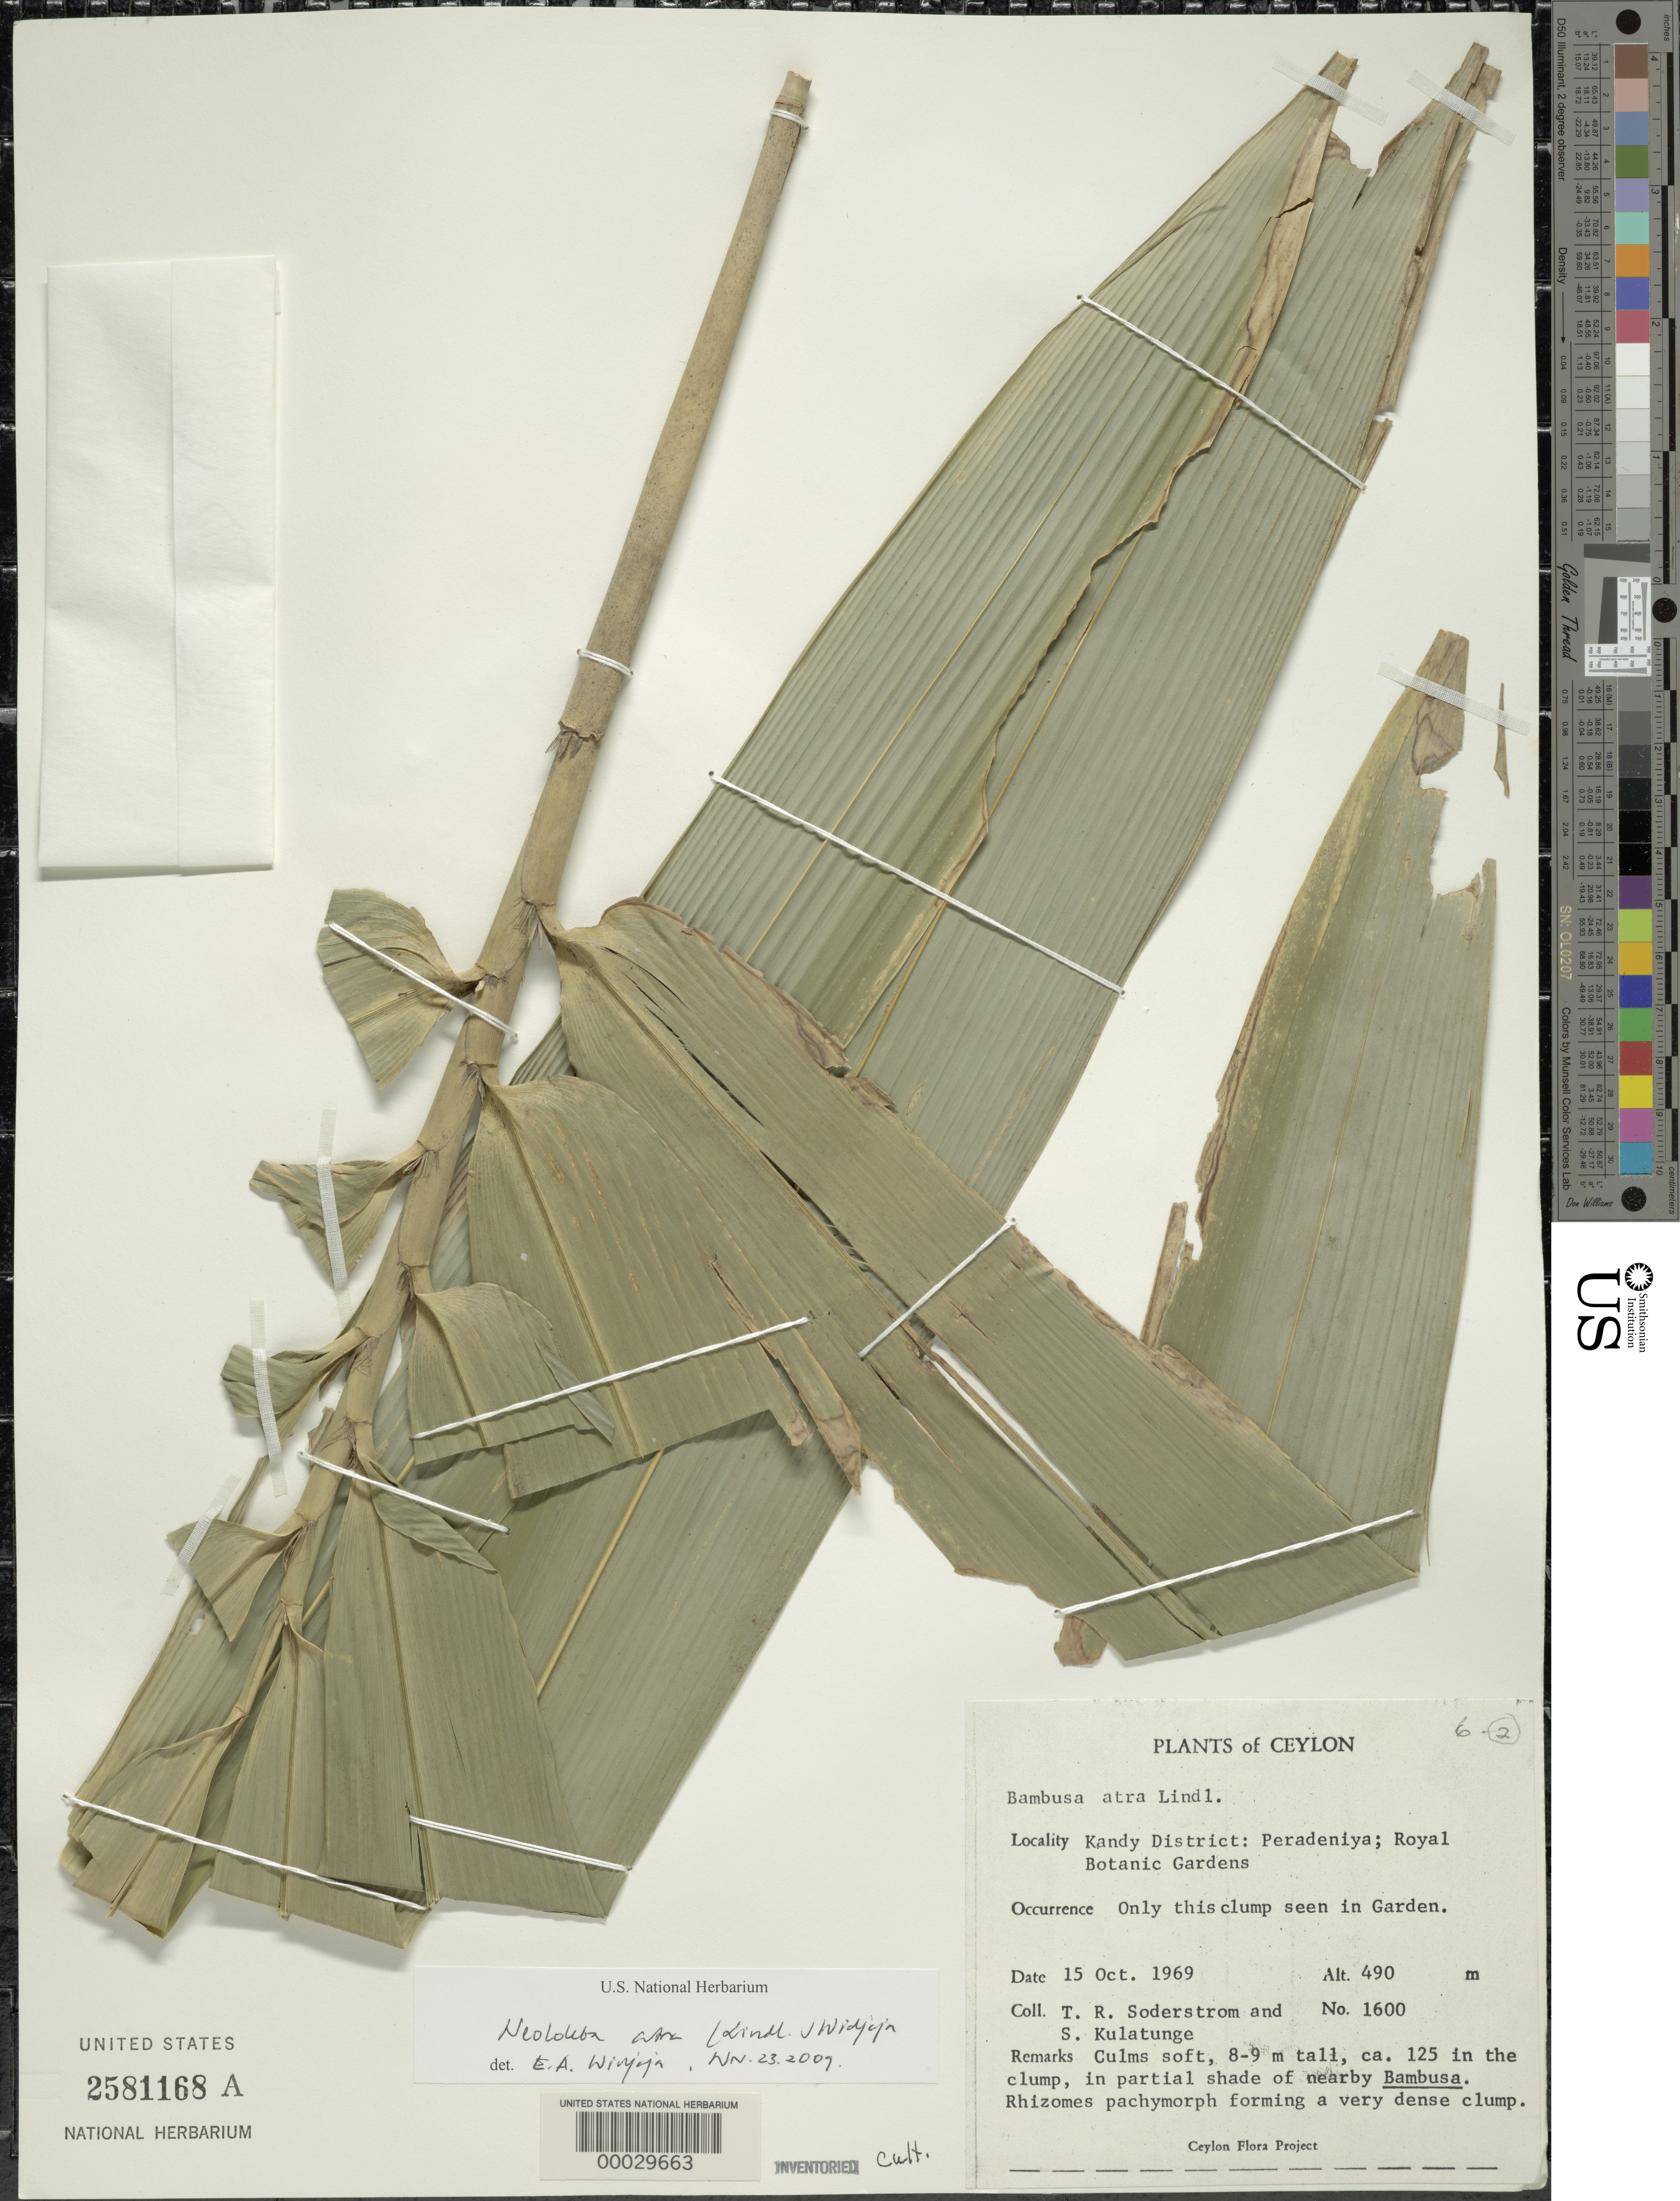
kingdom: Plantae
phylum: Tracheophyta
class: Liliopsida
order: Poales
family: Poaceae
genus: Neololeba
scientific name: Neololeba atra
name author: (Lindl.) Widjaja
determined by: Widjaja, E. A.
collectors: T. R. Soderstrom & S. Kulatunge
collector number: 1600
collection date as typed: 15 Oct 1969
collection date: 1969-10-15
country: Sri Lanka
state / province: Central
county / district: Kandy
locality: Peradeniya, Royal Botanical Garden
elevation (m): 490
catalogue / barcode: US 2581168A